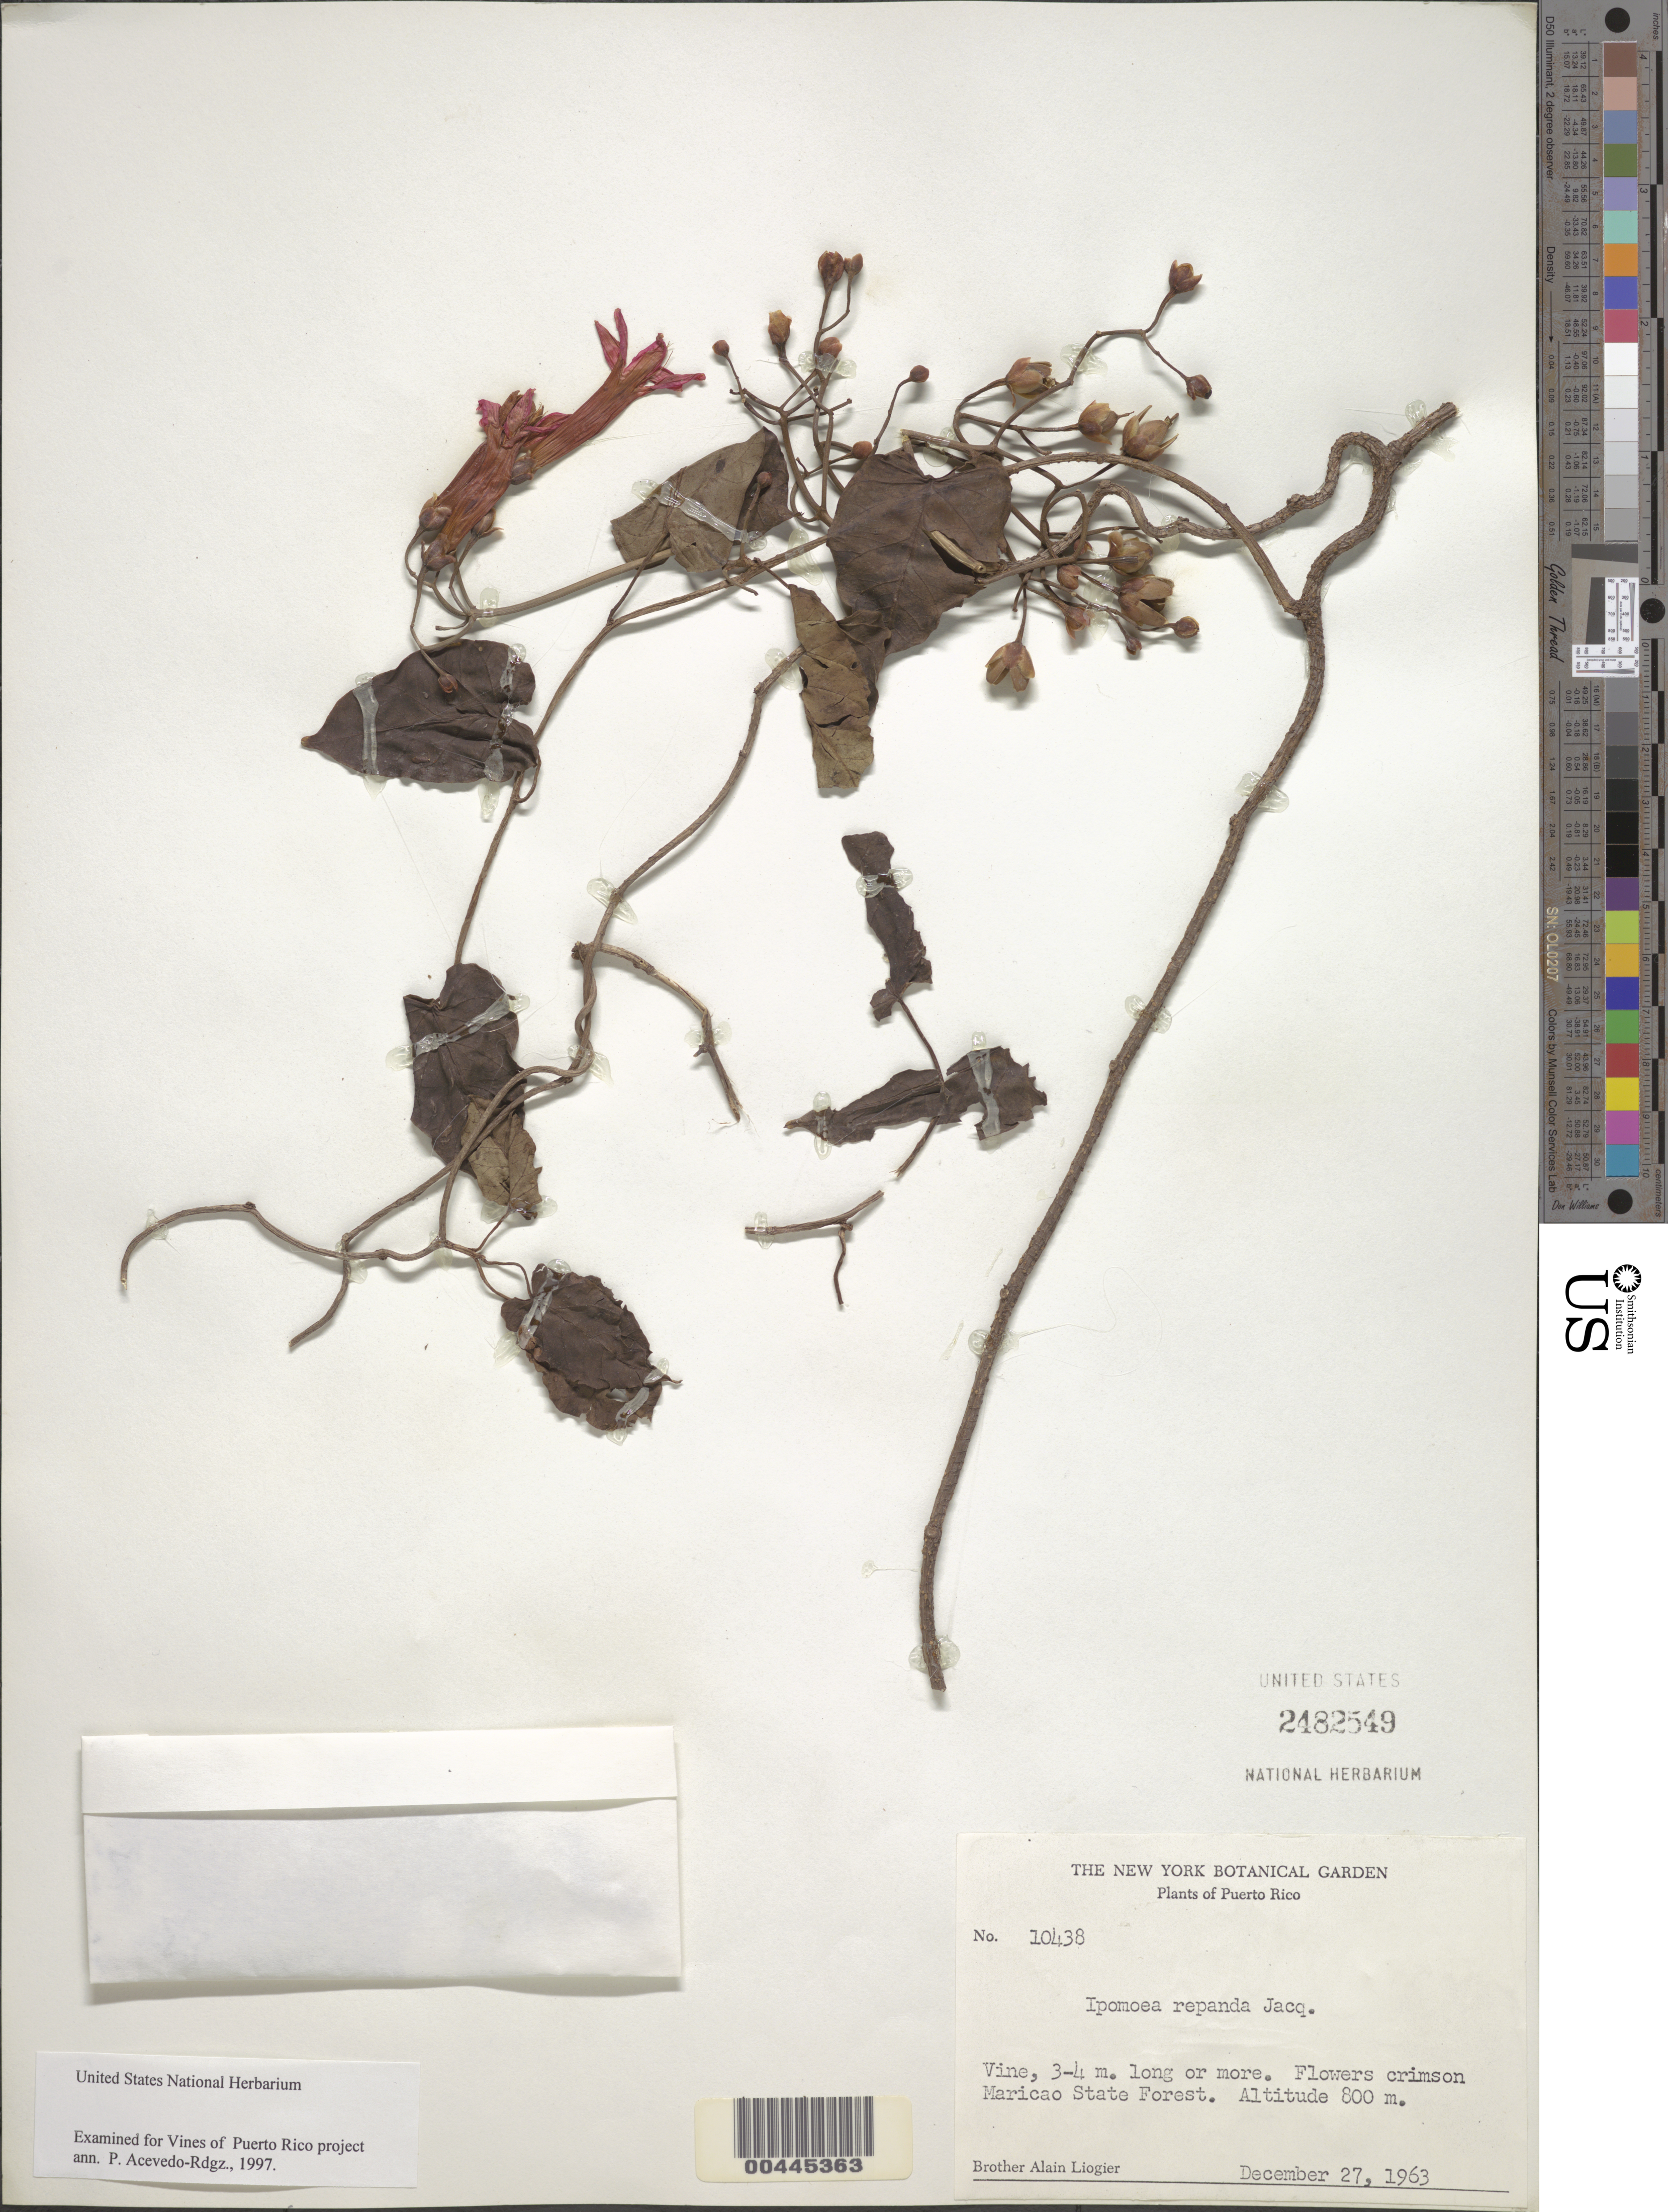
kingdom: Plantae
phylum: Tracheophyta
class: Magnoliopsida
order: Solanales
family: Convolvulaceae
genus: Ipomoea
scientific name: Ipomoea repanda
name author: Jacq.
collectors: A. H. Liogier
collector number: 10438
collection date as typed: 27 Dec 1963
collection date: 1963-12-27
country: Puerto Rico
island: Greater Antilles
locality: Maricao State Forest.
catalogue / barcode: US 2482549